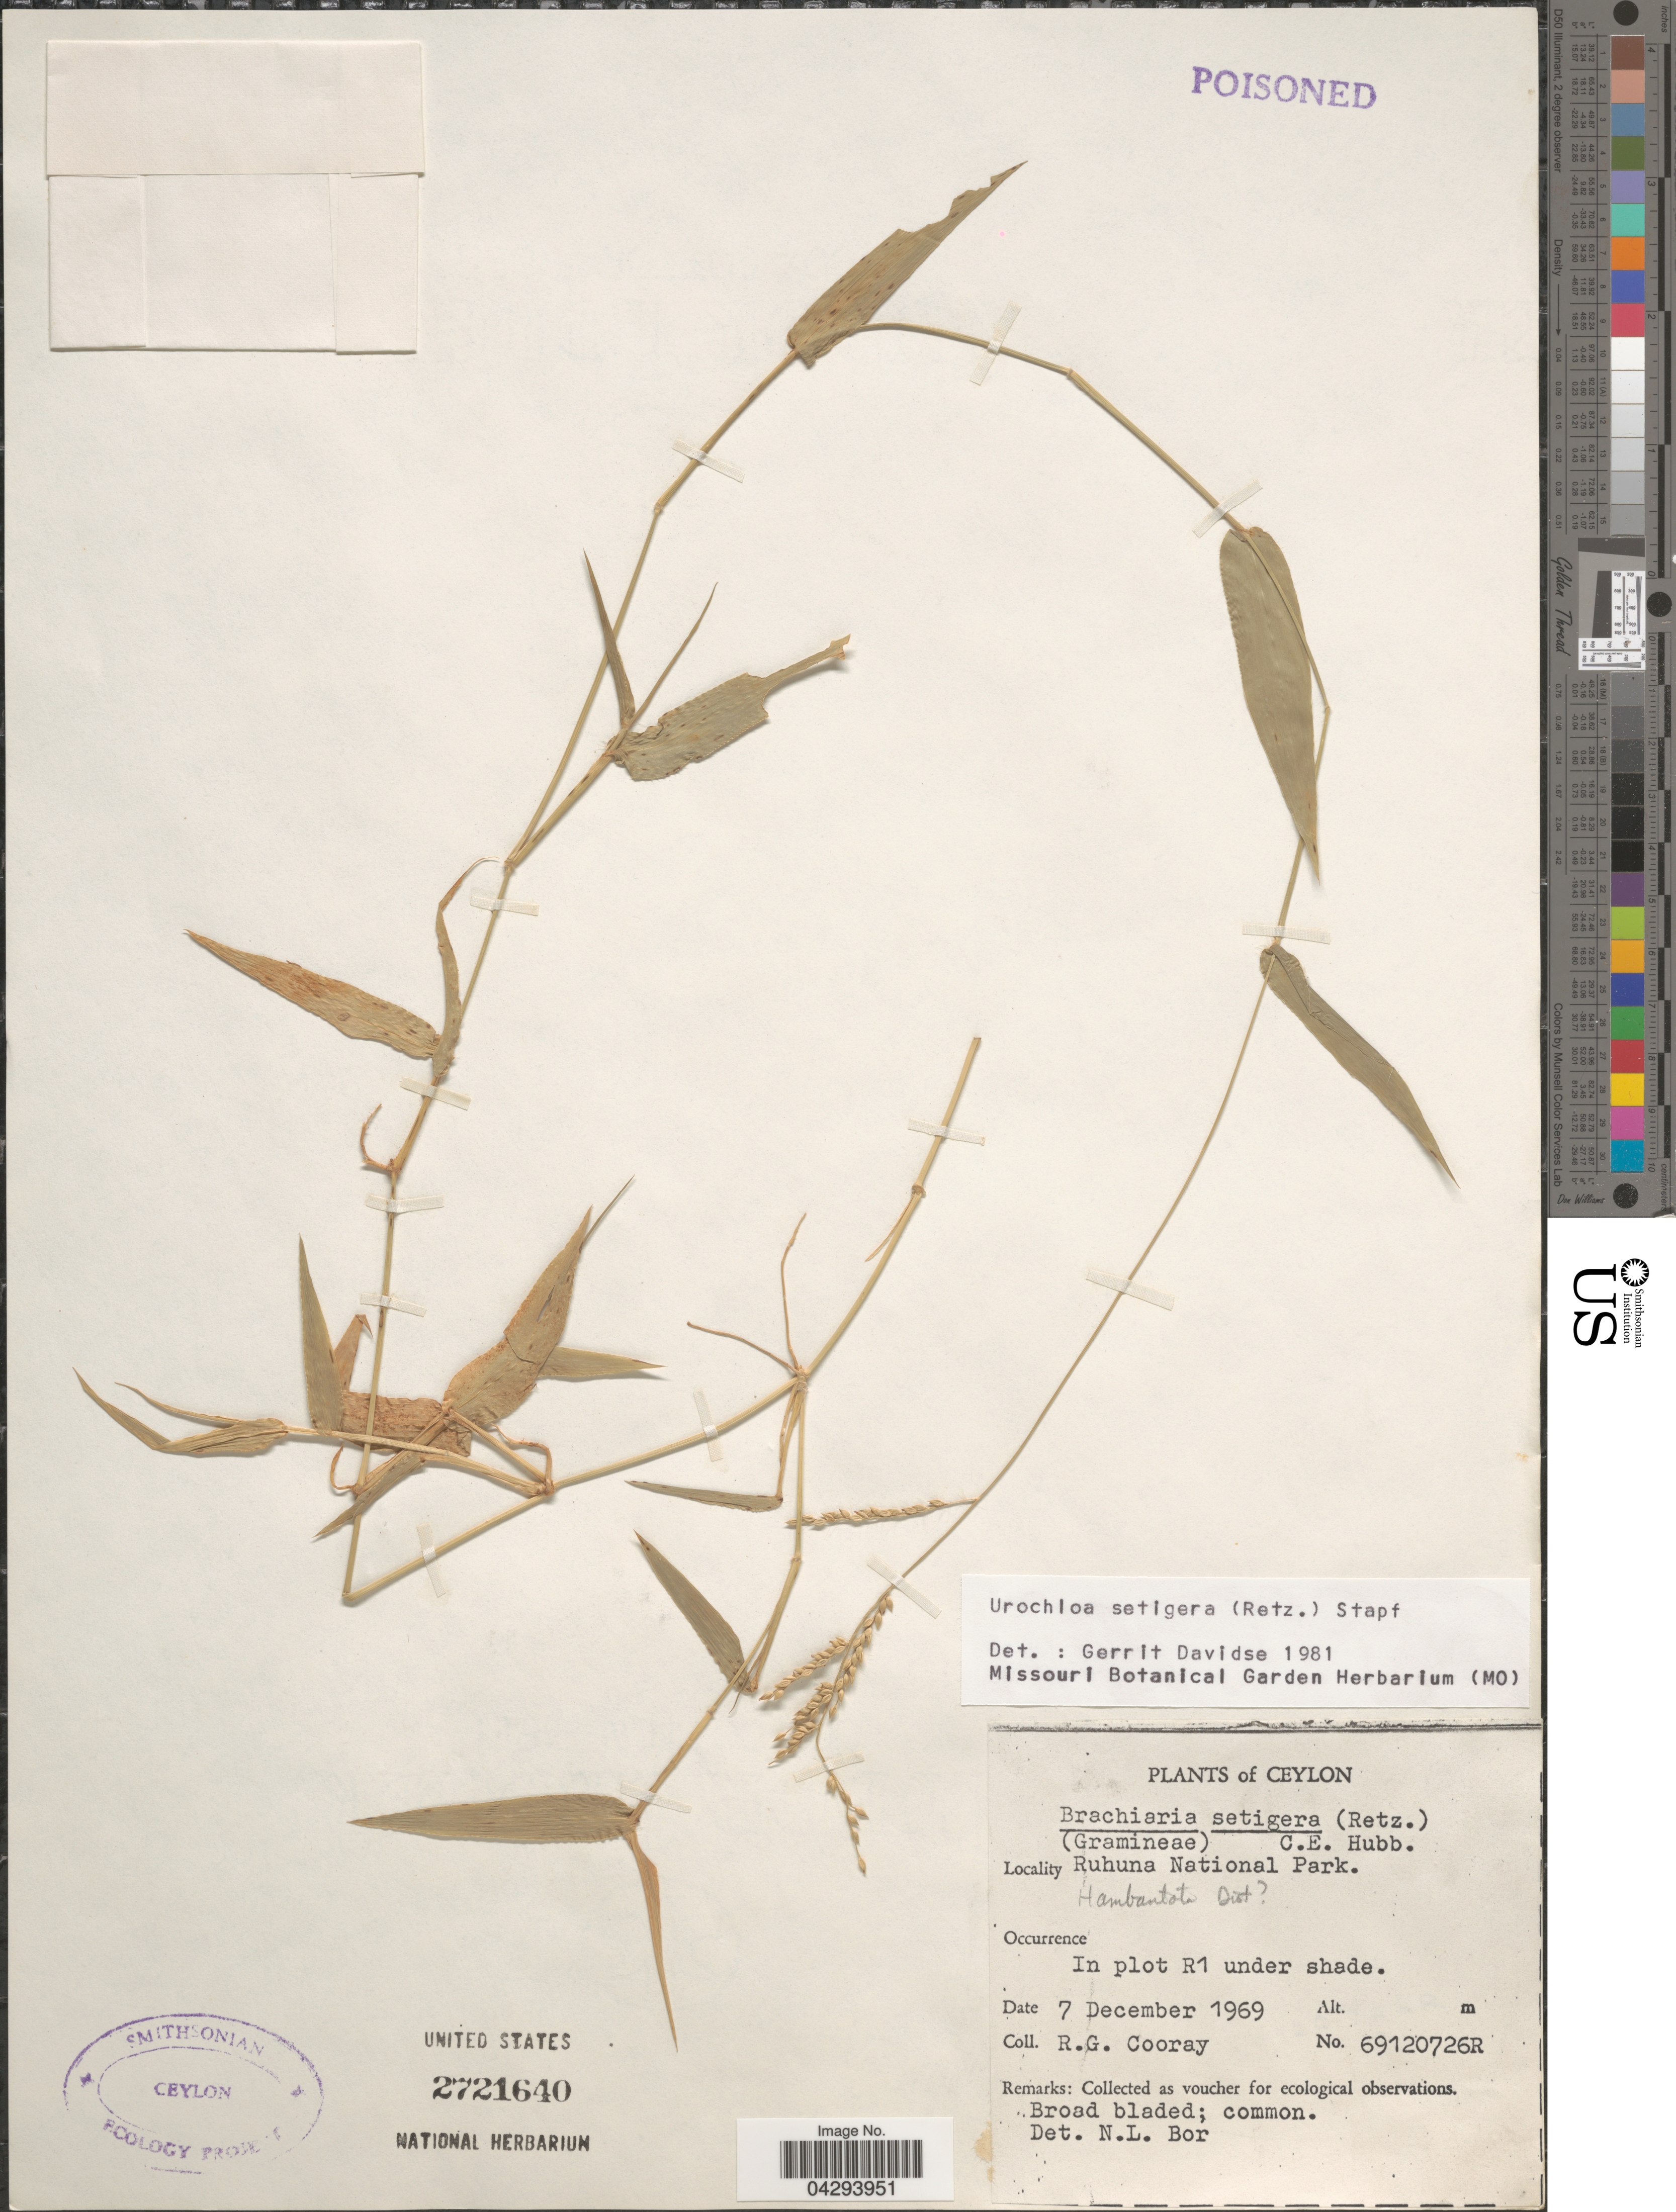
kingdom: Plantae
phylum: Tracheophyta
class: Liliopsida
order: Poales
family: Poaceae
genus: Urochloa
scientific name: Urochloa setigera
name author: (Retz.) Stapf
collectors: R. Cooray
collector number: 69120726R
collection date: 1969-12-07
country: Sri Lanka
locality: Ceylon. Ruhuna National Park. Hambantota Dist.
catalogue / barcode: US 2721640